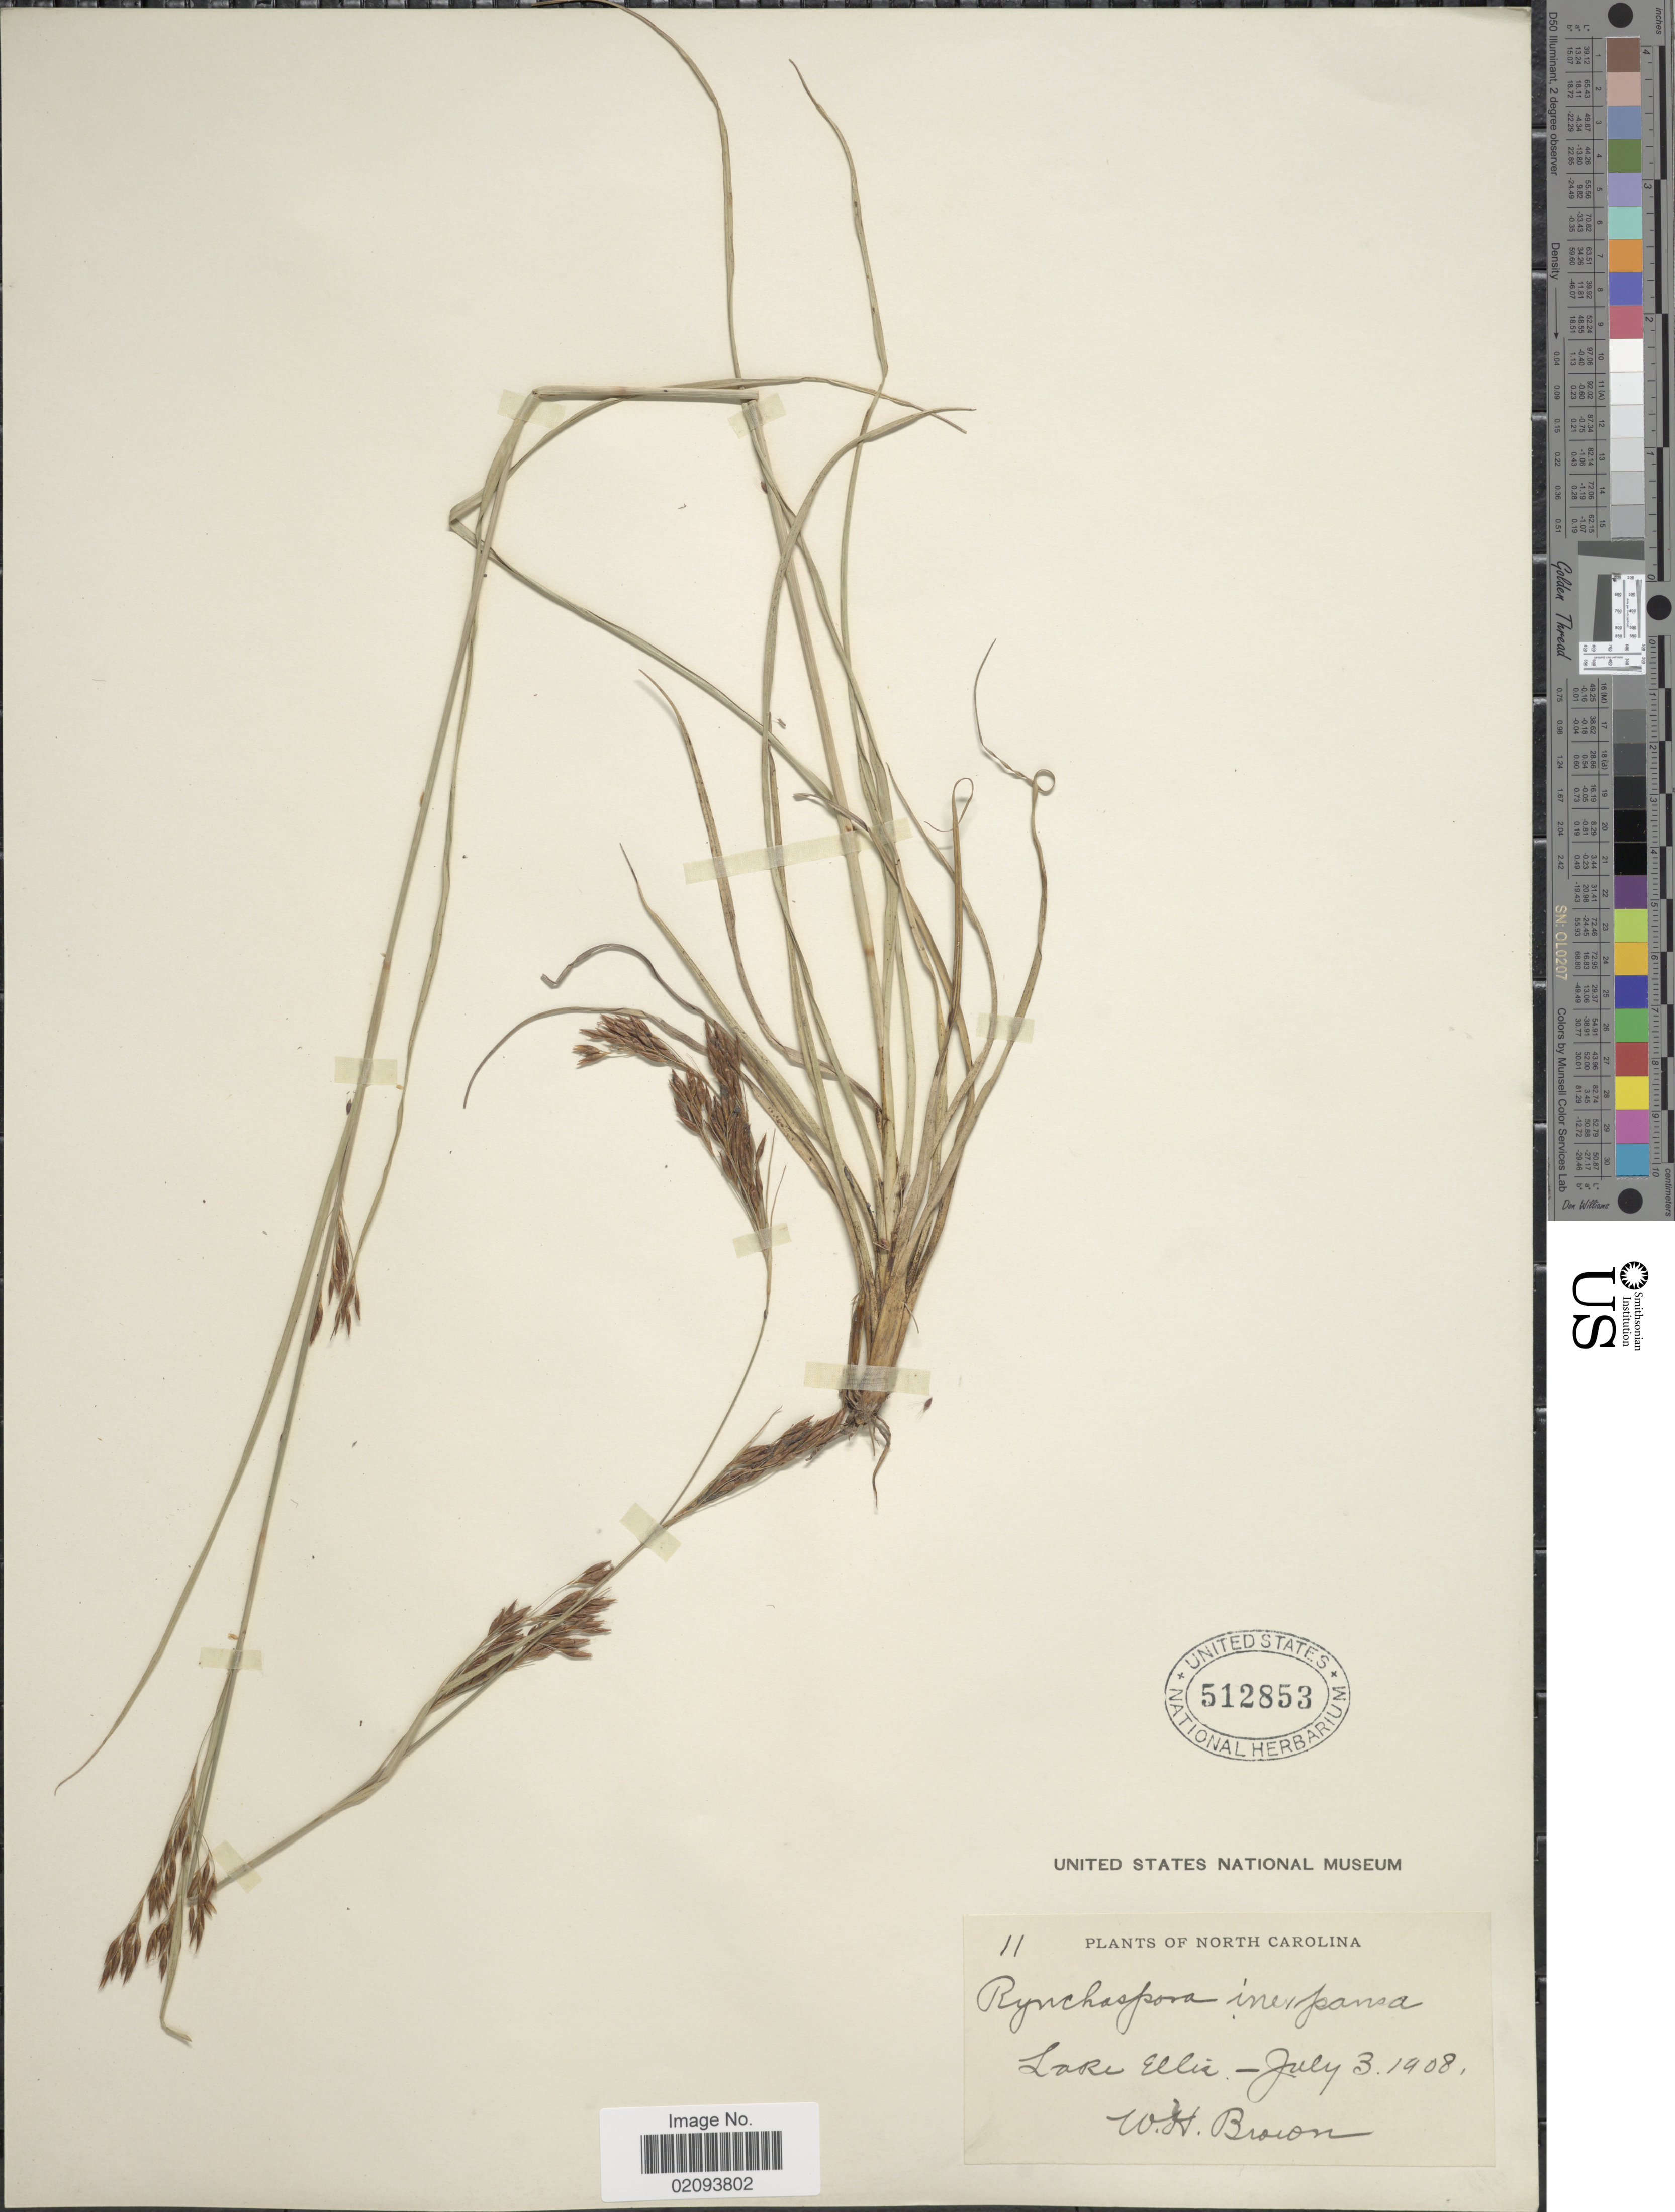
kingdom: Plantae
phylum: Tracheophyta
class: Liliopsida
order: Poales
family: Cyperaceae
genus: Rhynchospora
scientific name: Rhynchospora inexpansa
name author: (Michx.) Vahl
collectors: W. H. Brown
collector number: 11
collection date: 1908-07-03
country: United States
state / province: North Carolina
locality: Lake Ellis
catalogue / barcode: US 512853